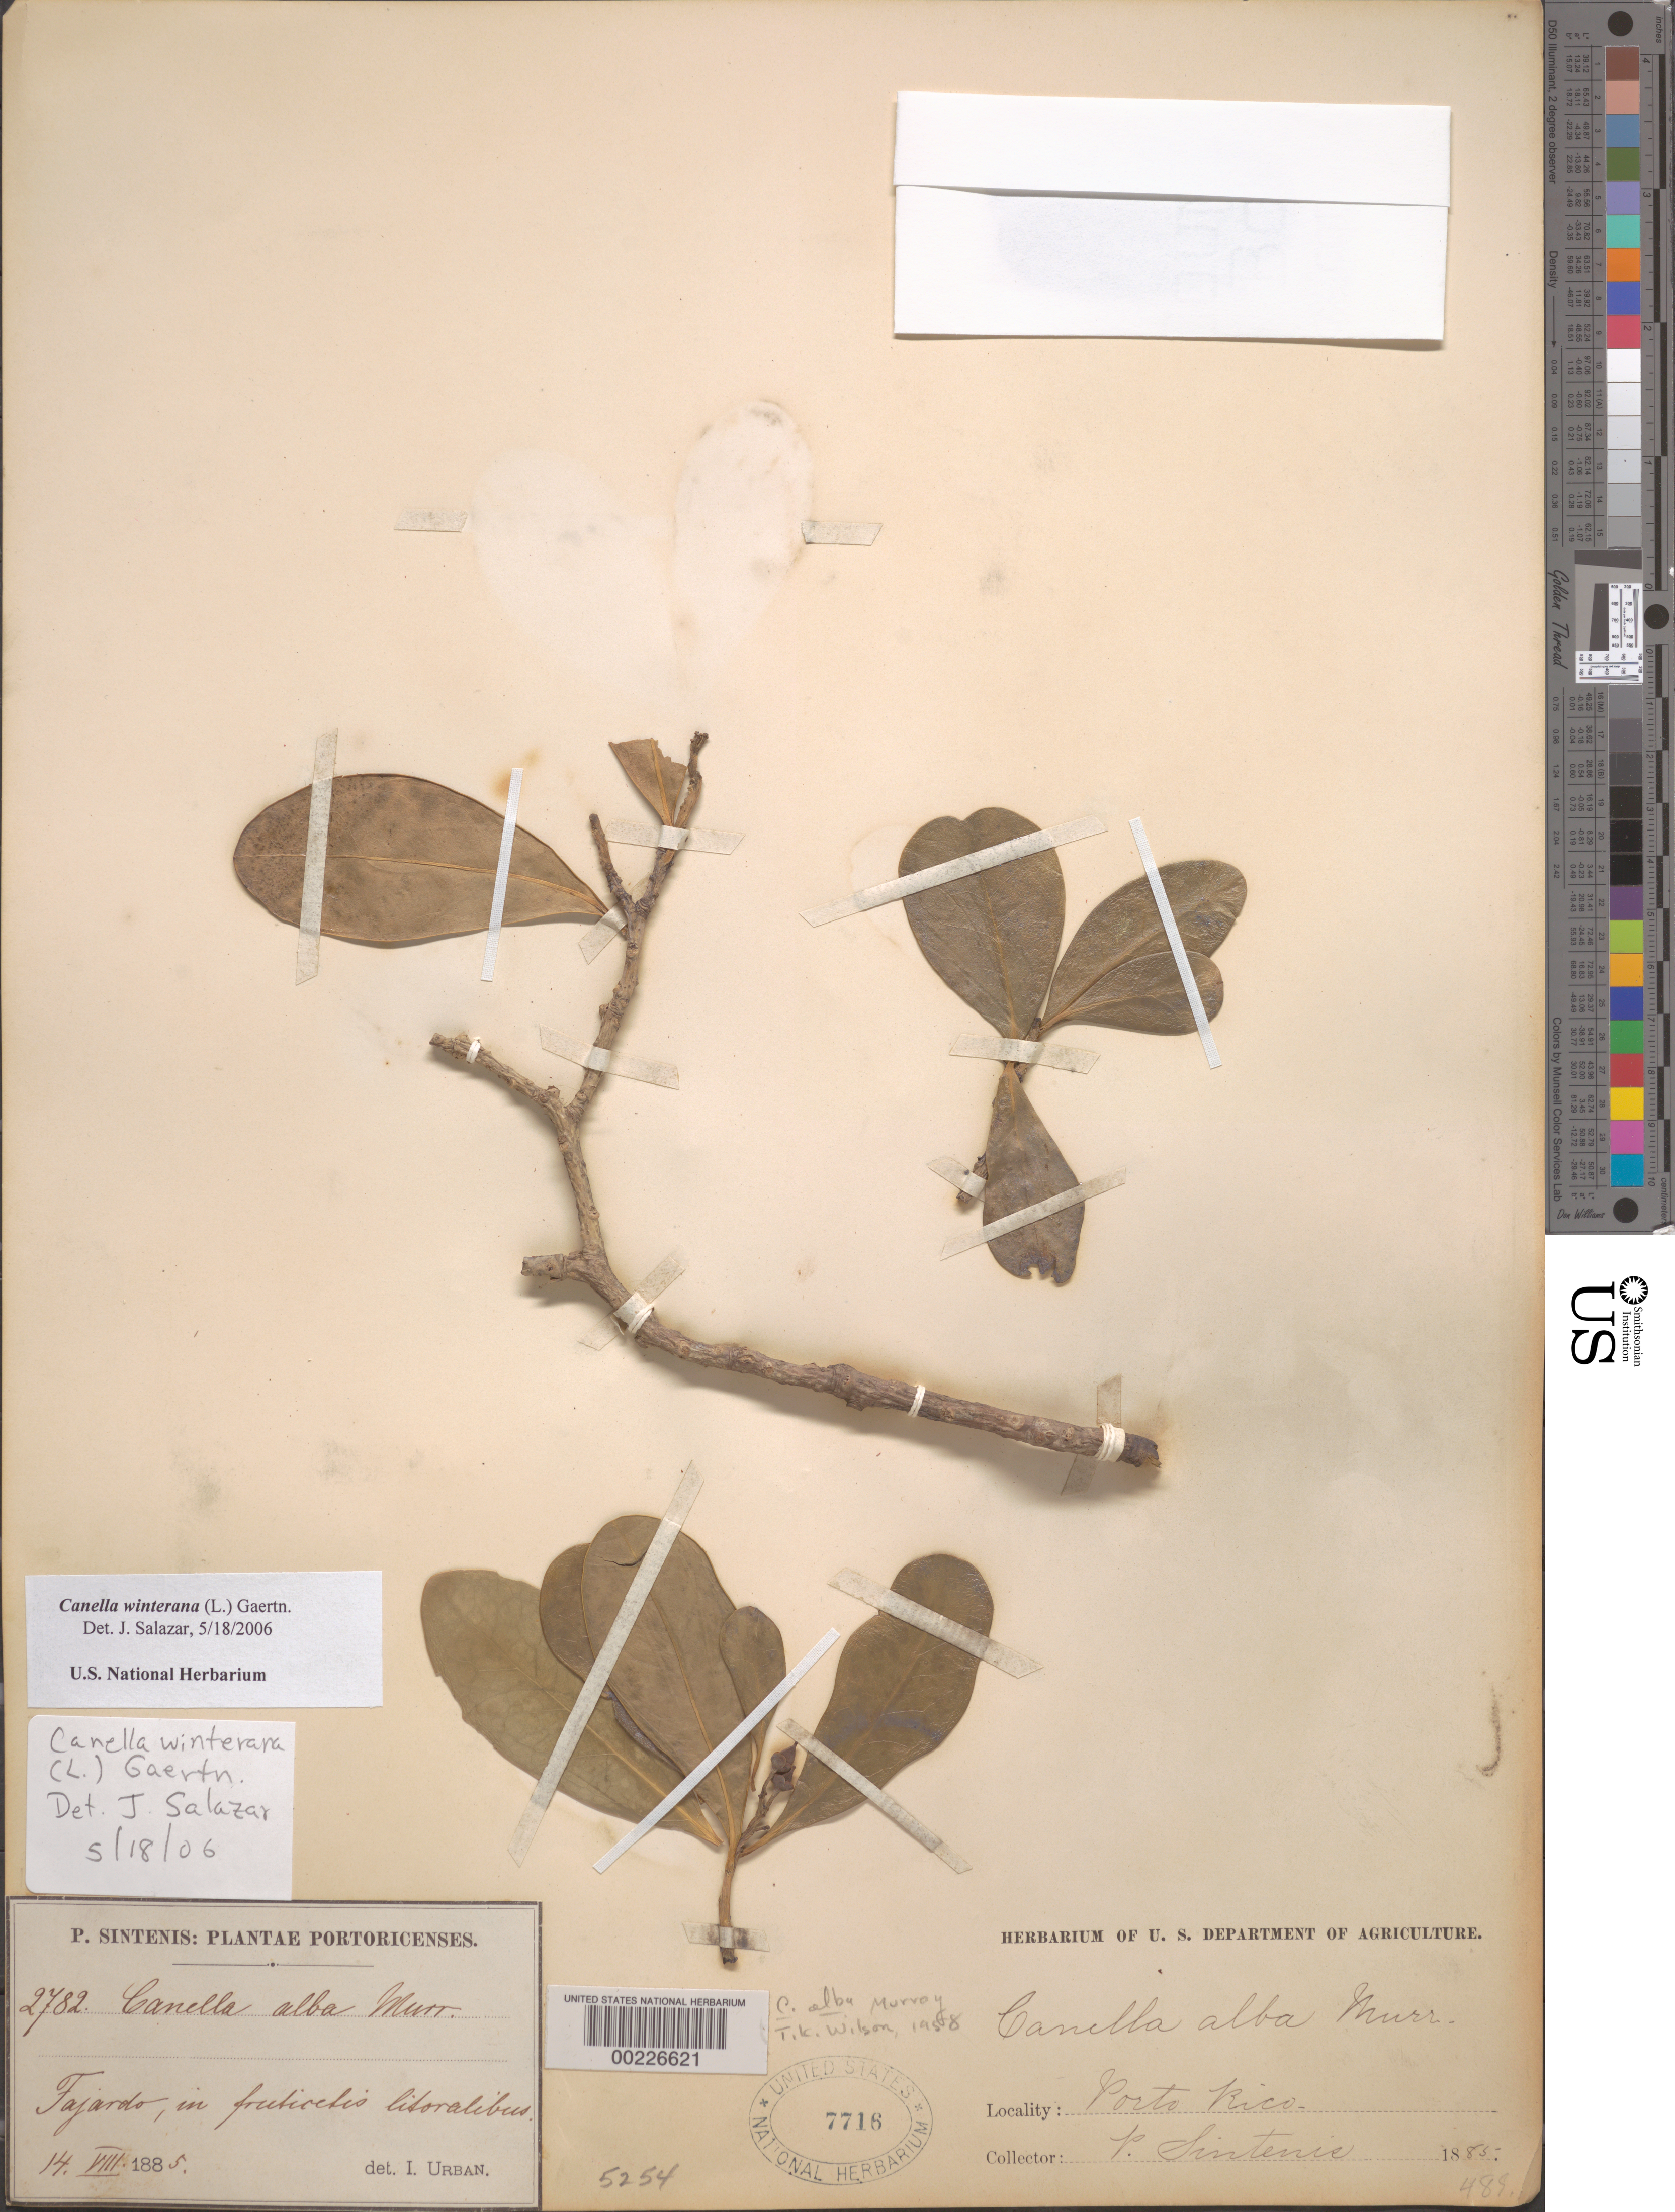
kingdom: Plantae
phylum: Tracheophyta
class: Magnoliopsida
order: Canellales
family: Canellaceae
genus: Canella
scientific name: Canella winterana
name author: (L.) Gaertn.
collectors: P. Sintenis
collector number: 2782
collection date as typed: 14 Aug 1885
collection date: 1885-08-14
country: Puerto Rico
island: Greater Antilles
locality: Fajardo, in fruticetis litoralibus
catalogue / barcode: US 7716